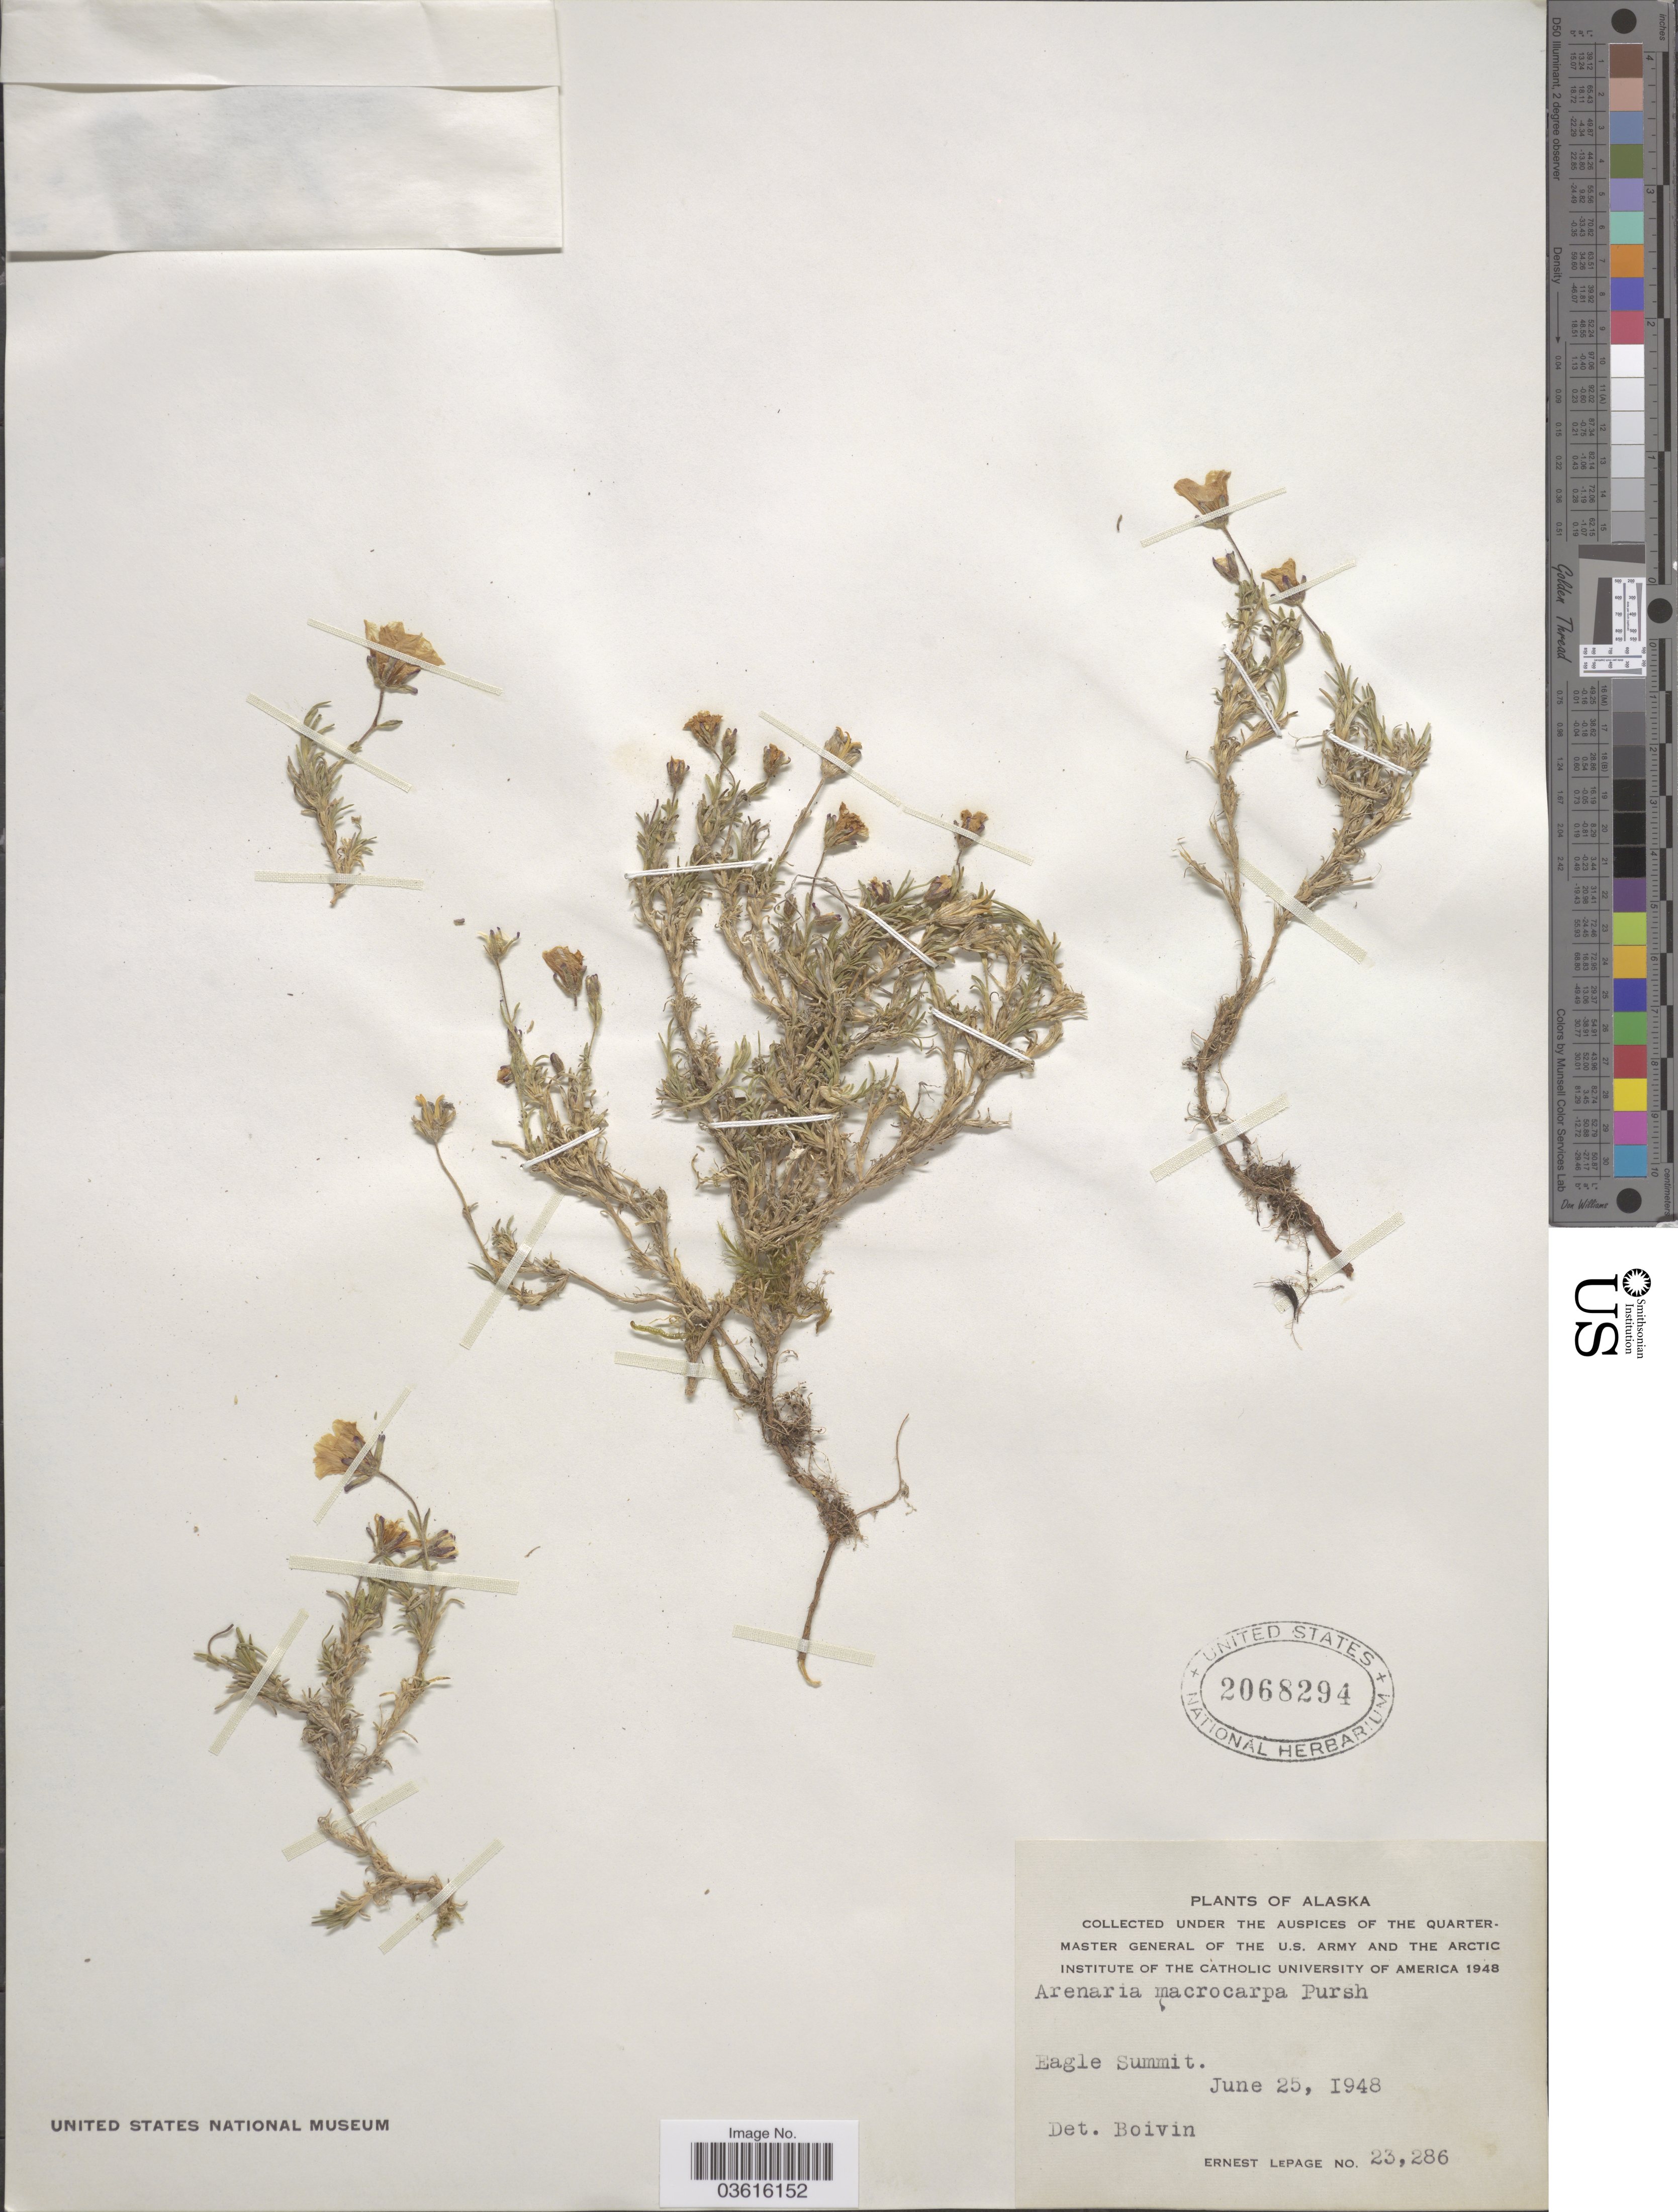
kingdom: Plantae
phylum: Tracheophyta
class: Magnoliopsida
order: Caryophyllales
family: Caryophyllaceae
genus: Pseudocherleria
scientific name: Pseudocherleria macrocarpa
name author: (Pursh) Dillenb. & Kadereit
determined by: U.S. National Herbarium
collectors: E. Lepage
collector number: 23286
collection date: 1948-06-25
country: United States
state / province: Alaska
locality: Eagle Summit.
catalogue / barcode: US 2068294